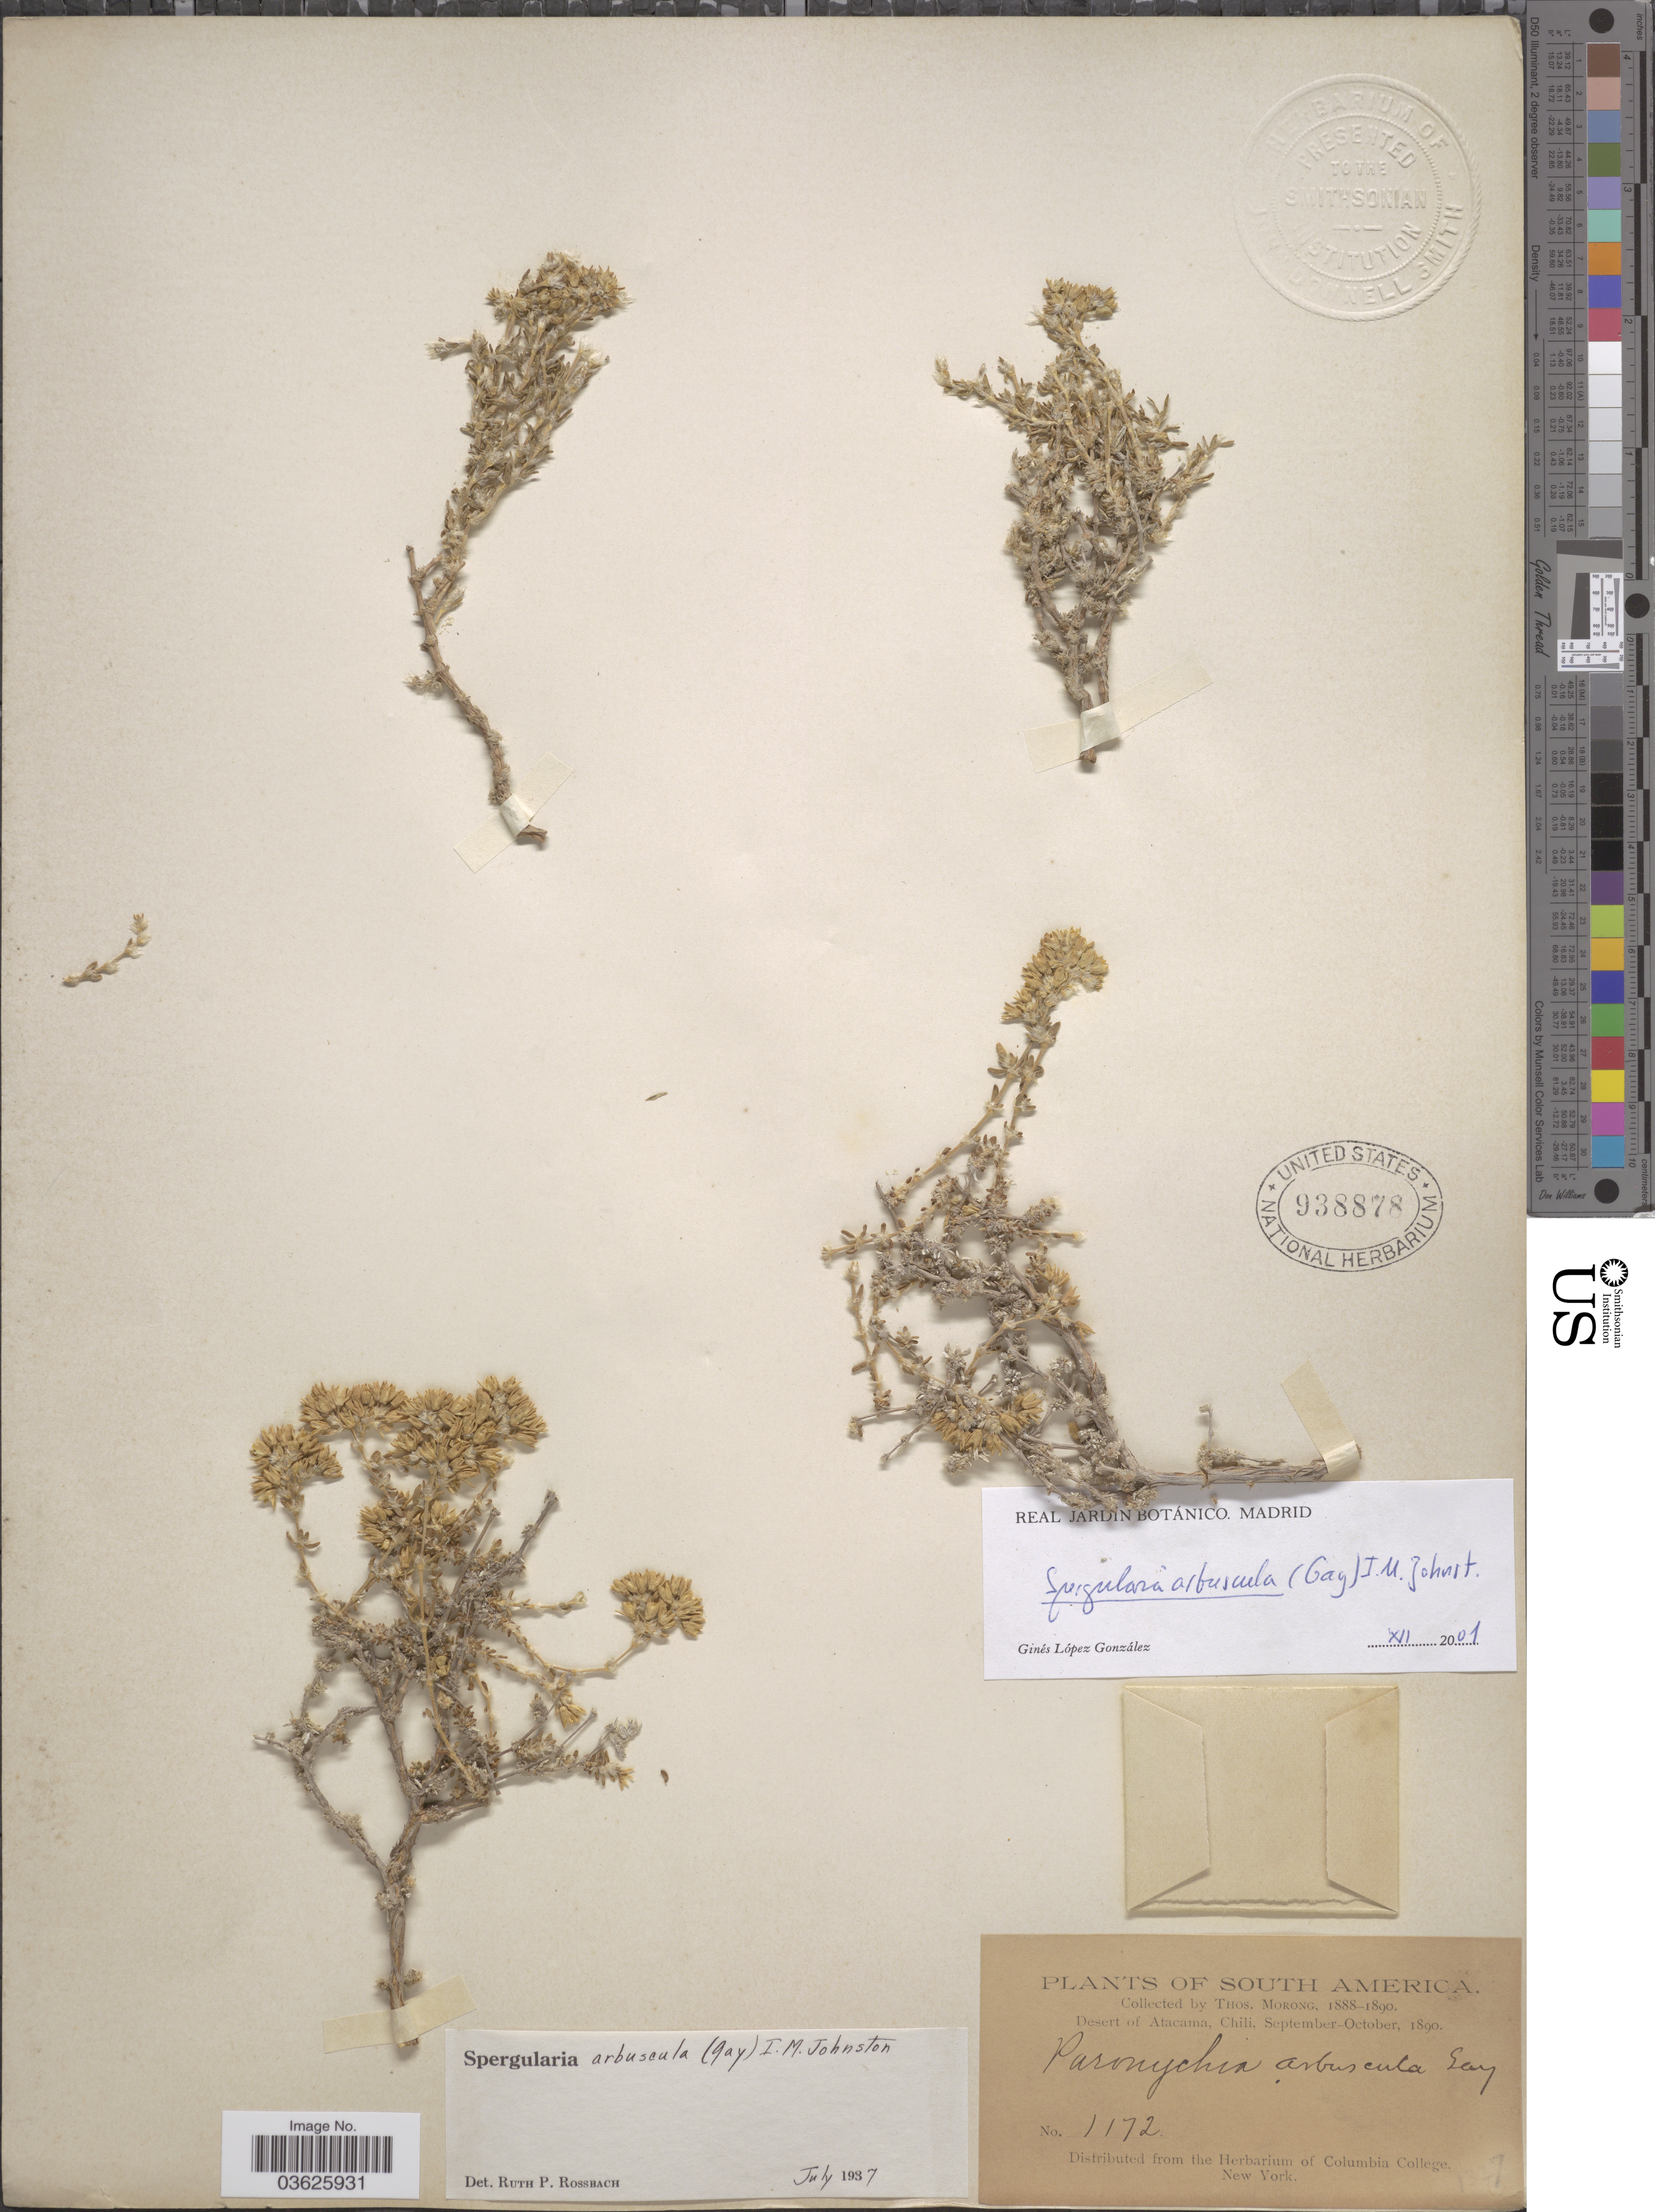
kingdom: Plantae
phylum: Tracheophyta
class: Magnoliopsida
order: Caryophyllales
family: Caryophyllaceae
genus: Spergularia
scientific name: Spergularia arbuscula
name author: I.M. Johnst.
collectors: ex herb. T. Morong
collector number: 1172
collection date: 1890-09/1890-10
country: Chile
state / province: Atacama (III)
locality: Desert of Atacama.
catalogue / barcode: US 938878